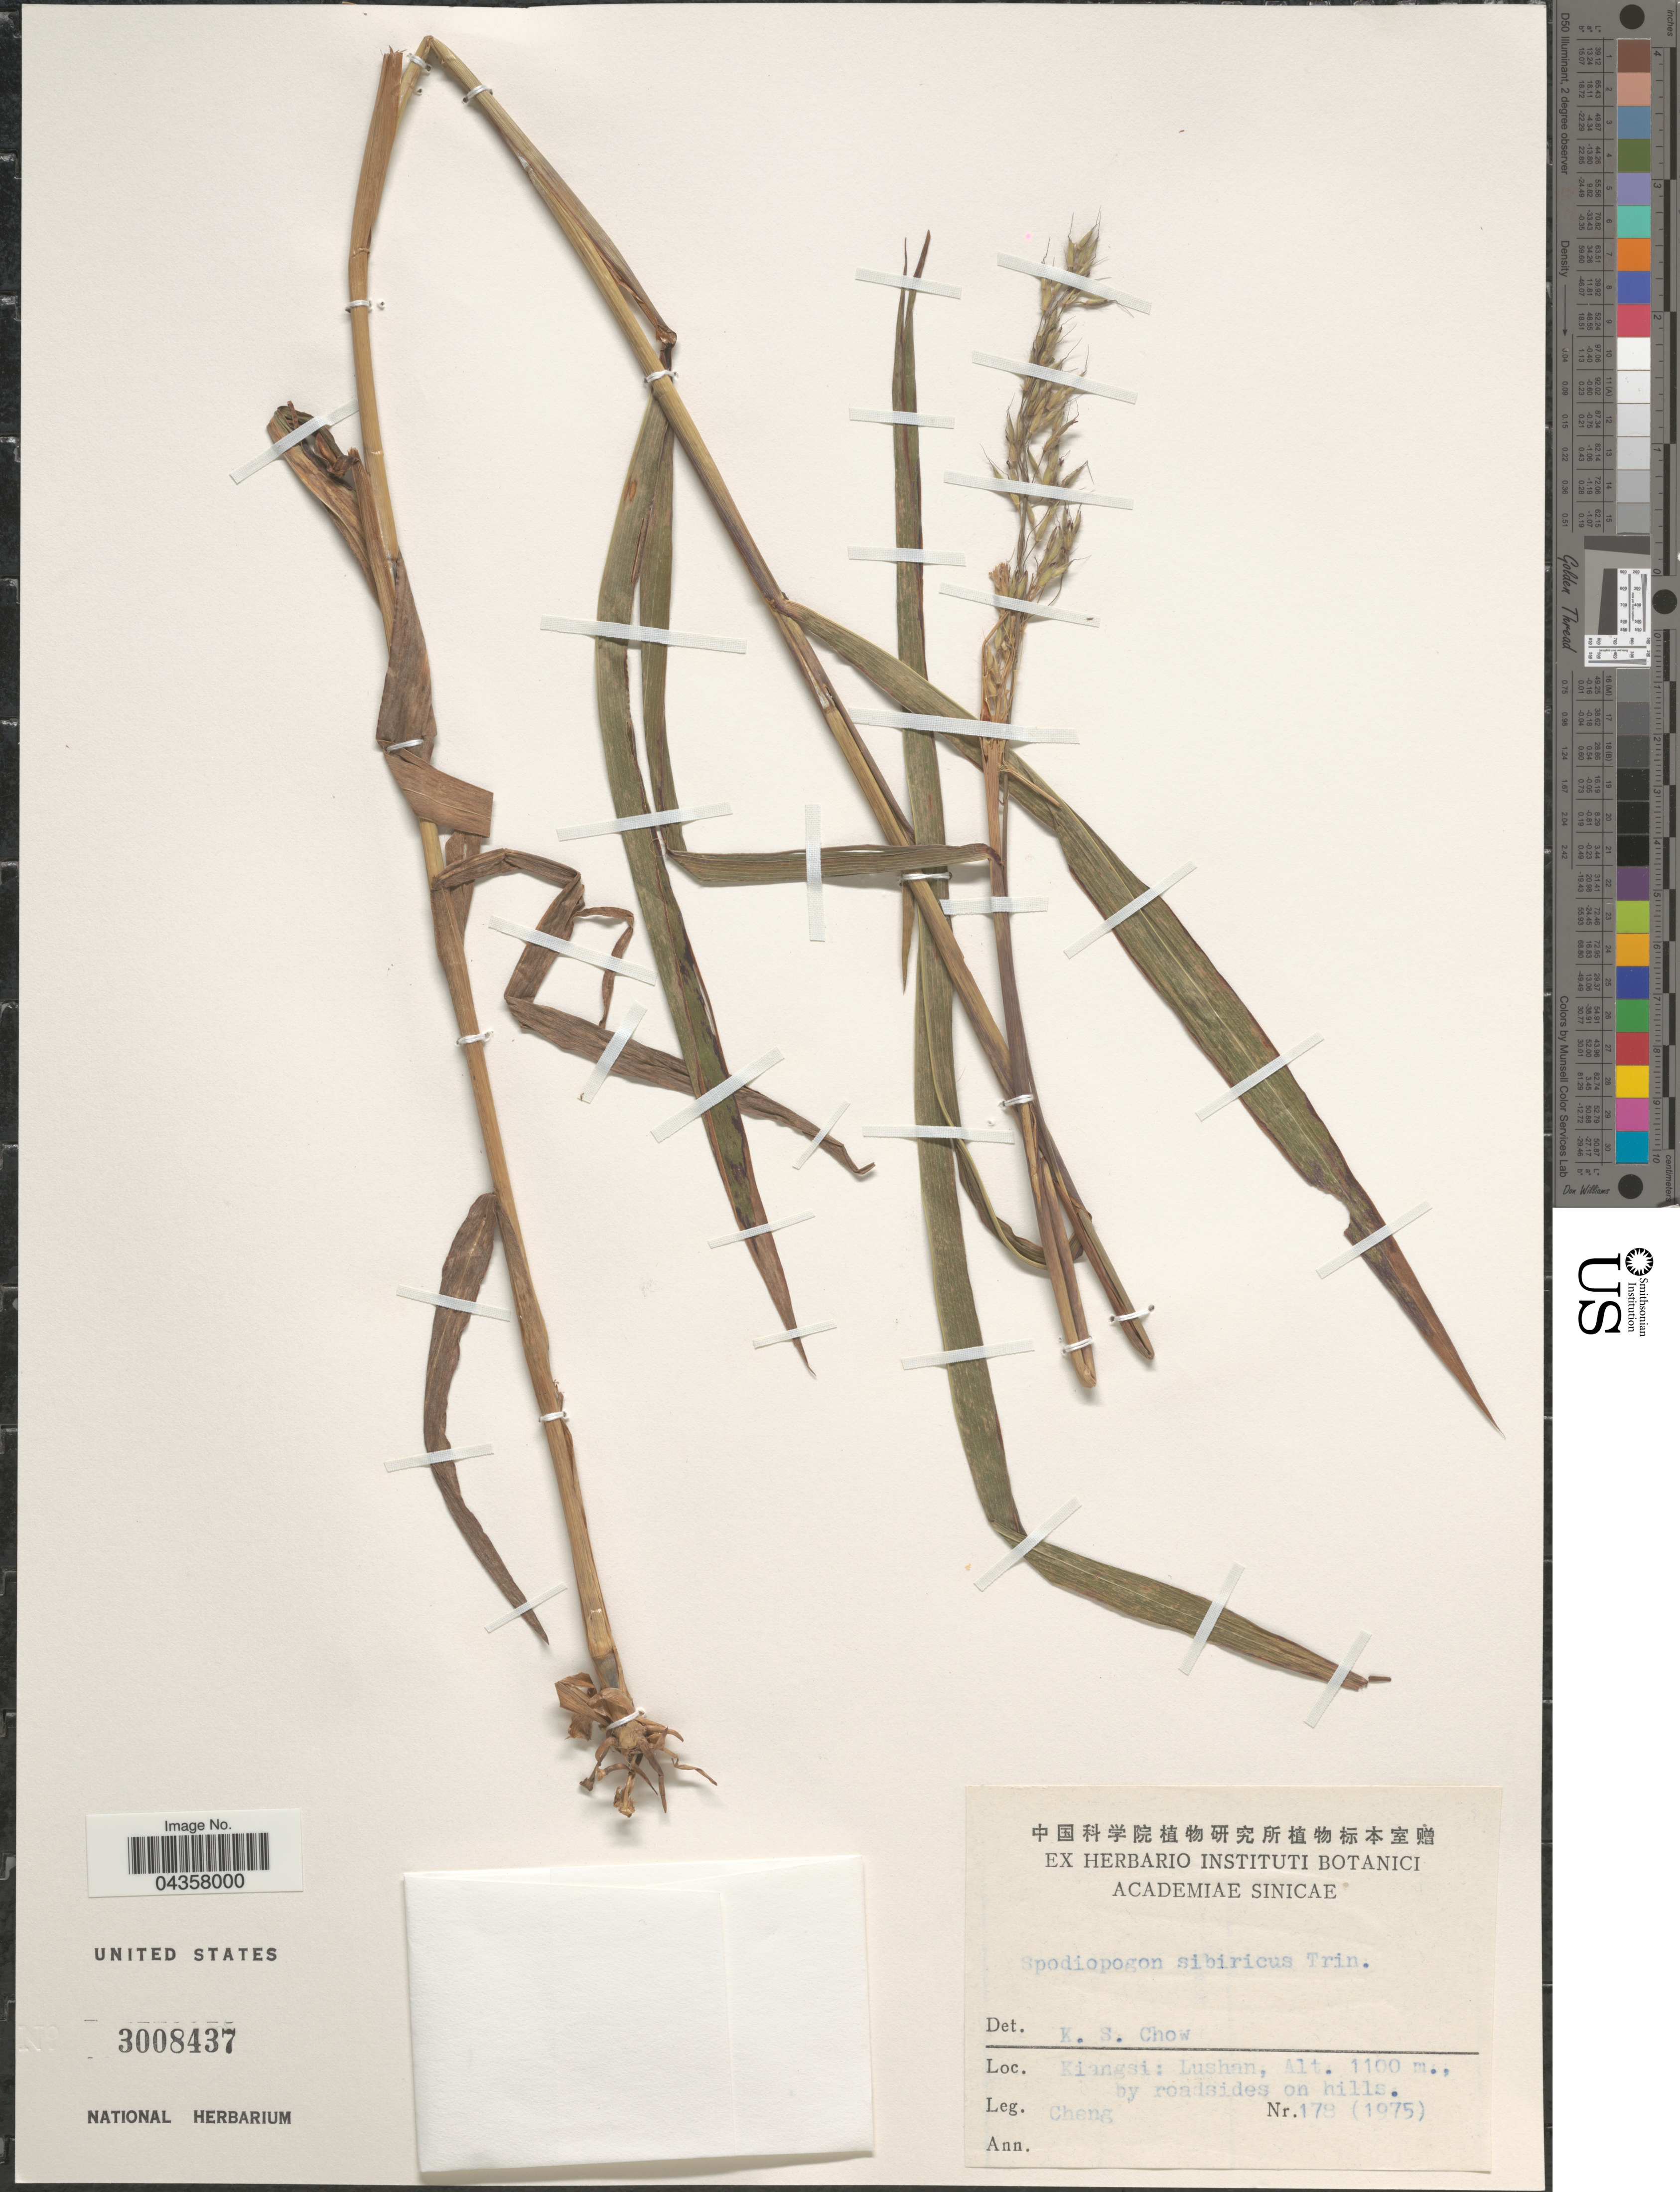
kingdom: Plantae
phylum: Tracheophyta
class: Liliopsida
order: Poales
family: Poaceae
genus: Spodiopogon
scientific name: Spodiopogon sibiricus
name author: Trin.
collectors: -. Cheng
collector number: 178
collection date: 1975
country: China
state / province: Jiangxi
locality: Kiangsi: Lushan.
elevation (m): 1100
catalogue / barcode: US 3008437